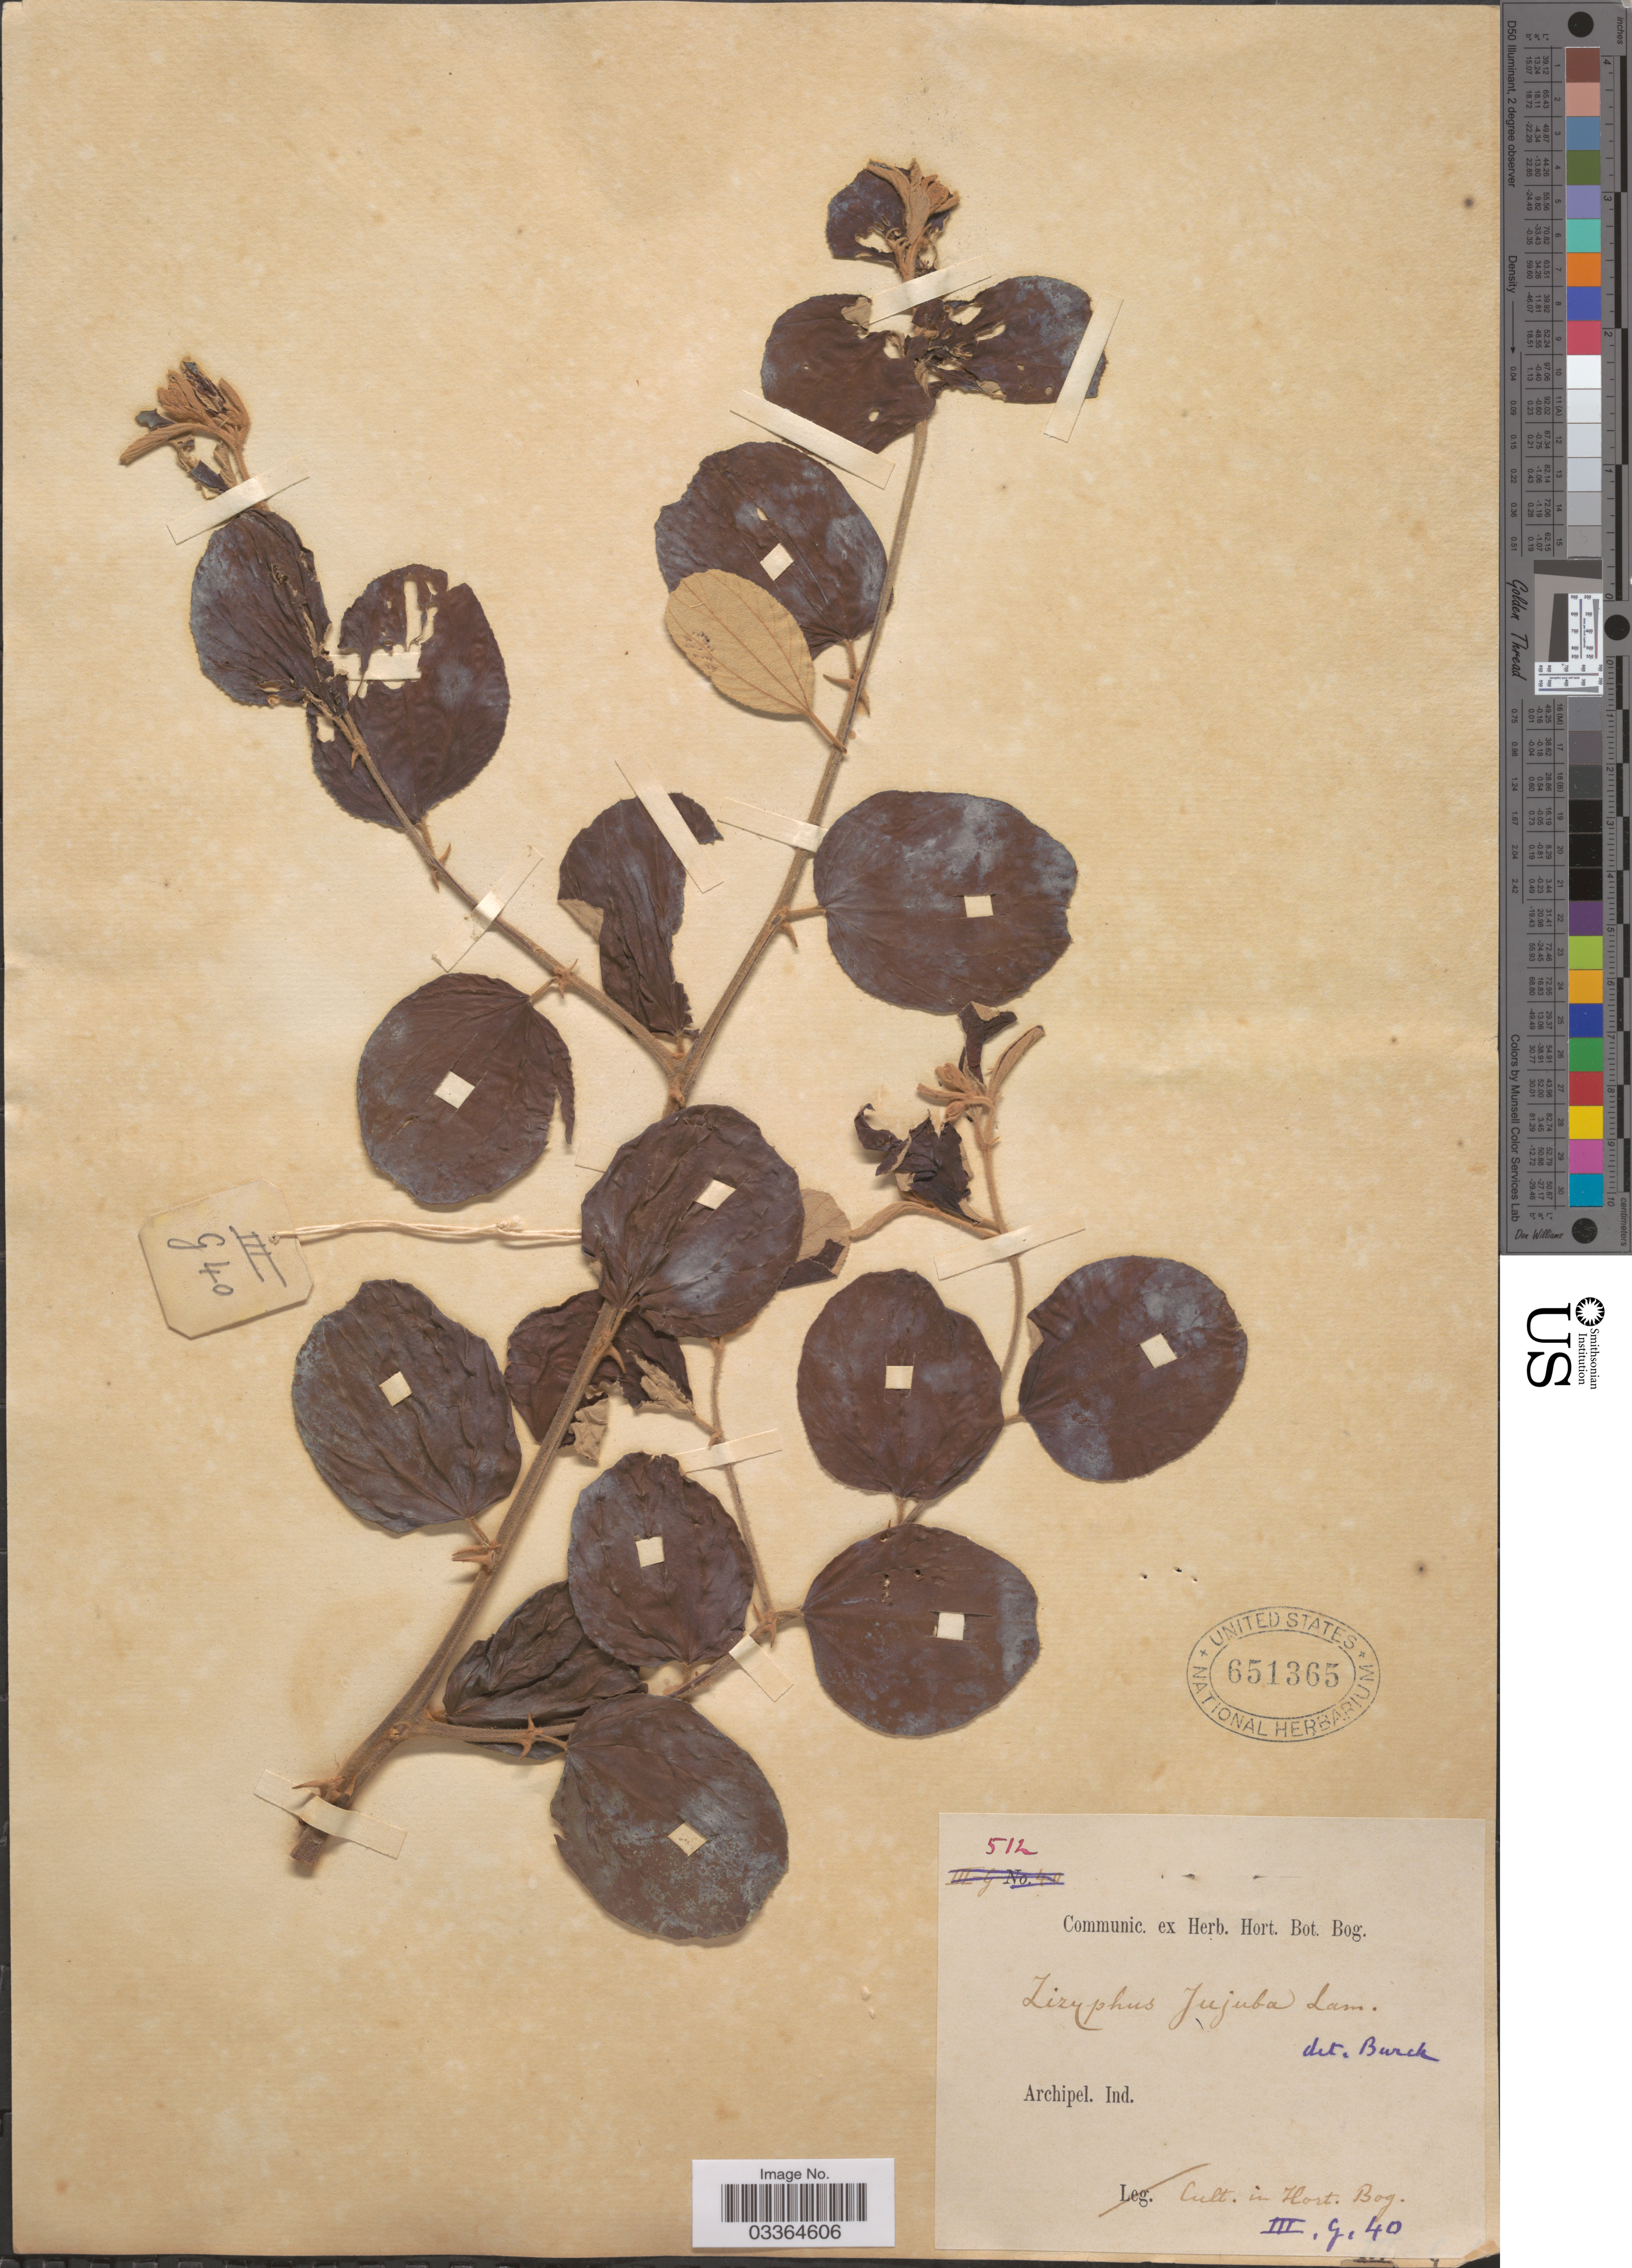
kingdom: Plantae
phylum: Tracheophyta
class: Magnoliopsida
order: Rosales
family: Rhamnaceae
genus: Ziziphus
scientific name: Ziziphus mauritiana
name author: Lam.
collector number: III.G.40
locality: Cult. in Hort. Bog.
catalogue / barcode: US 651365